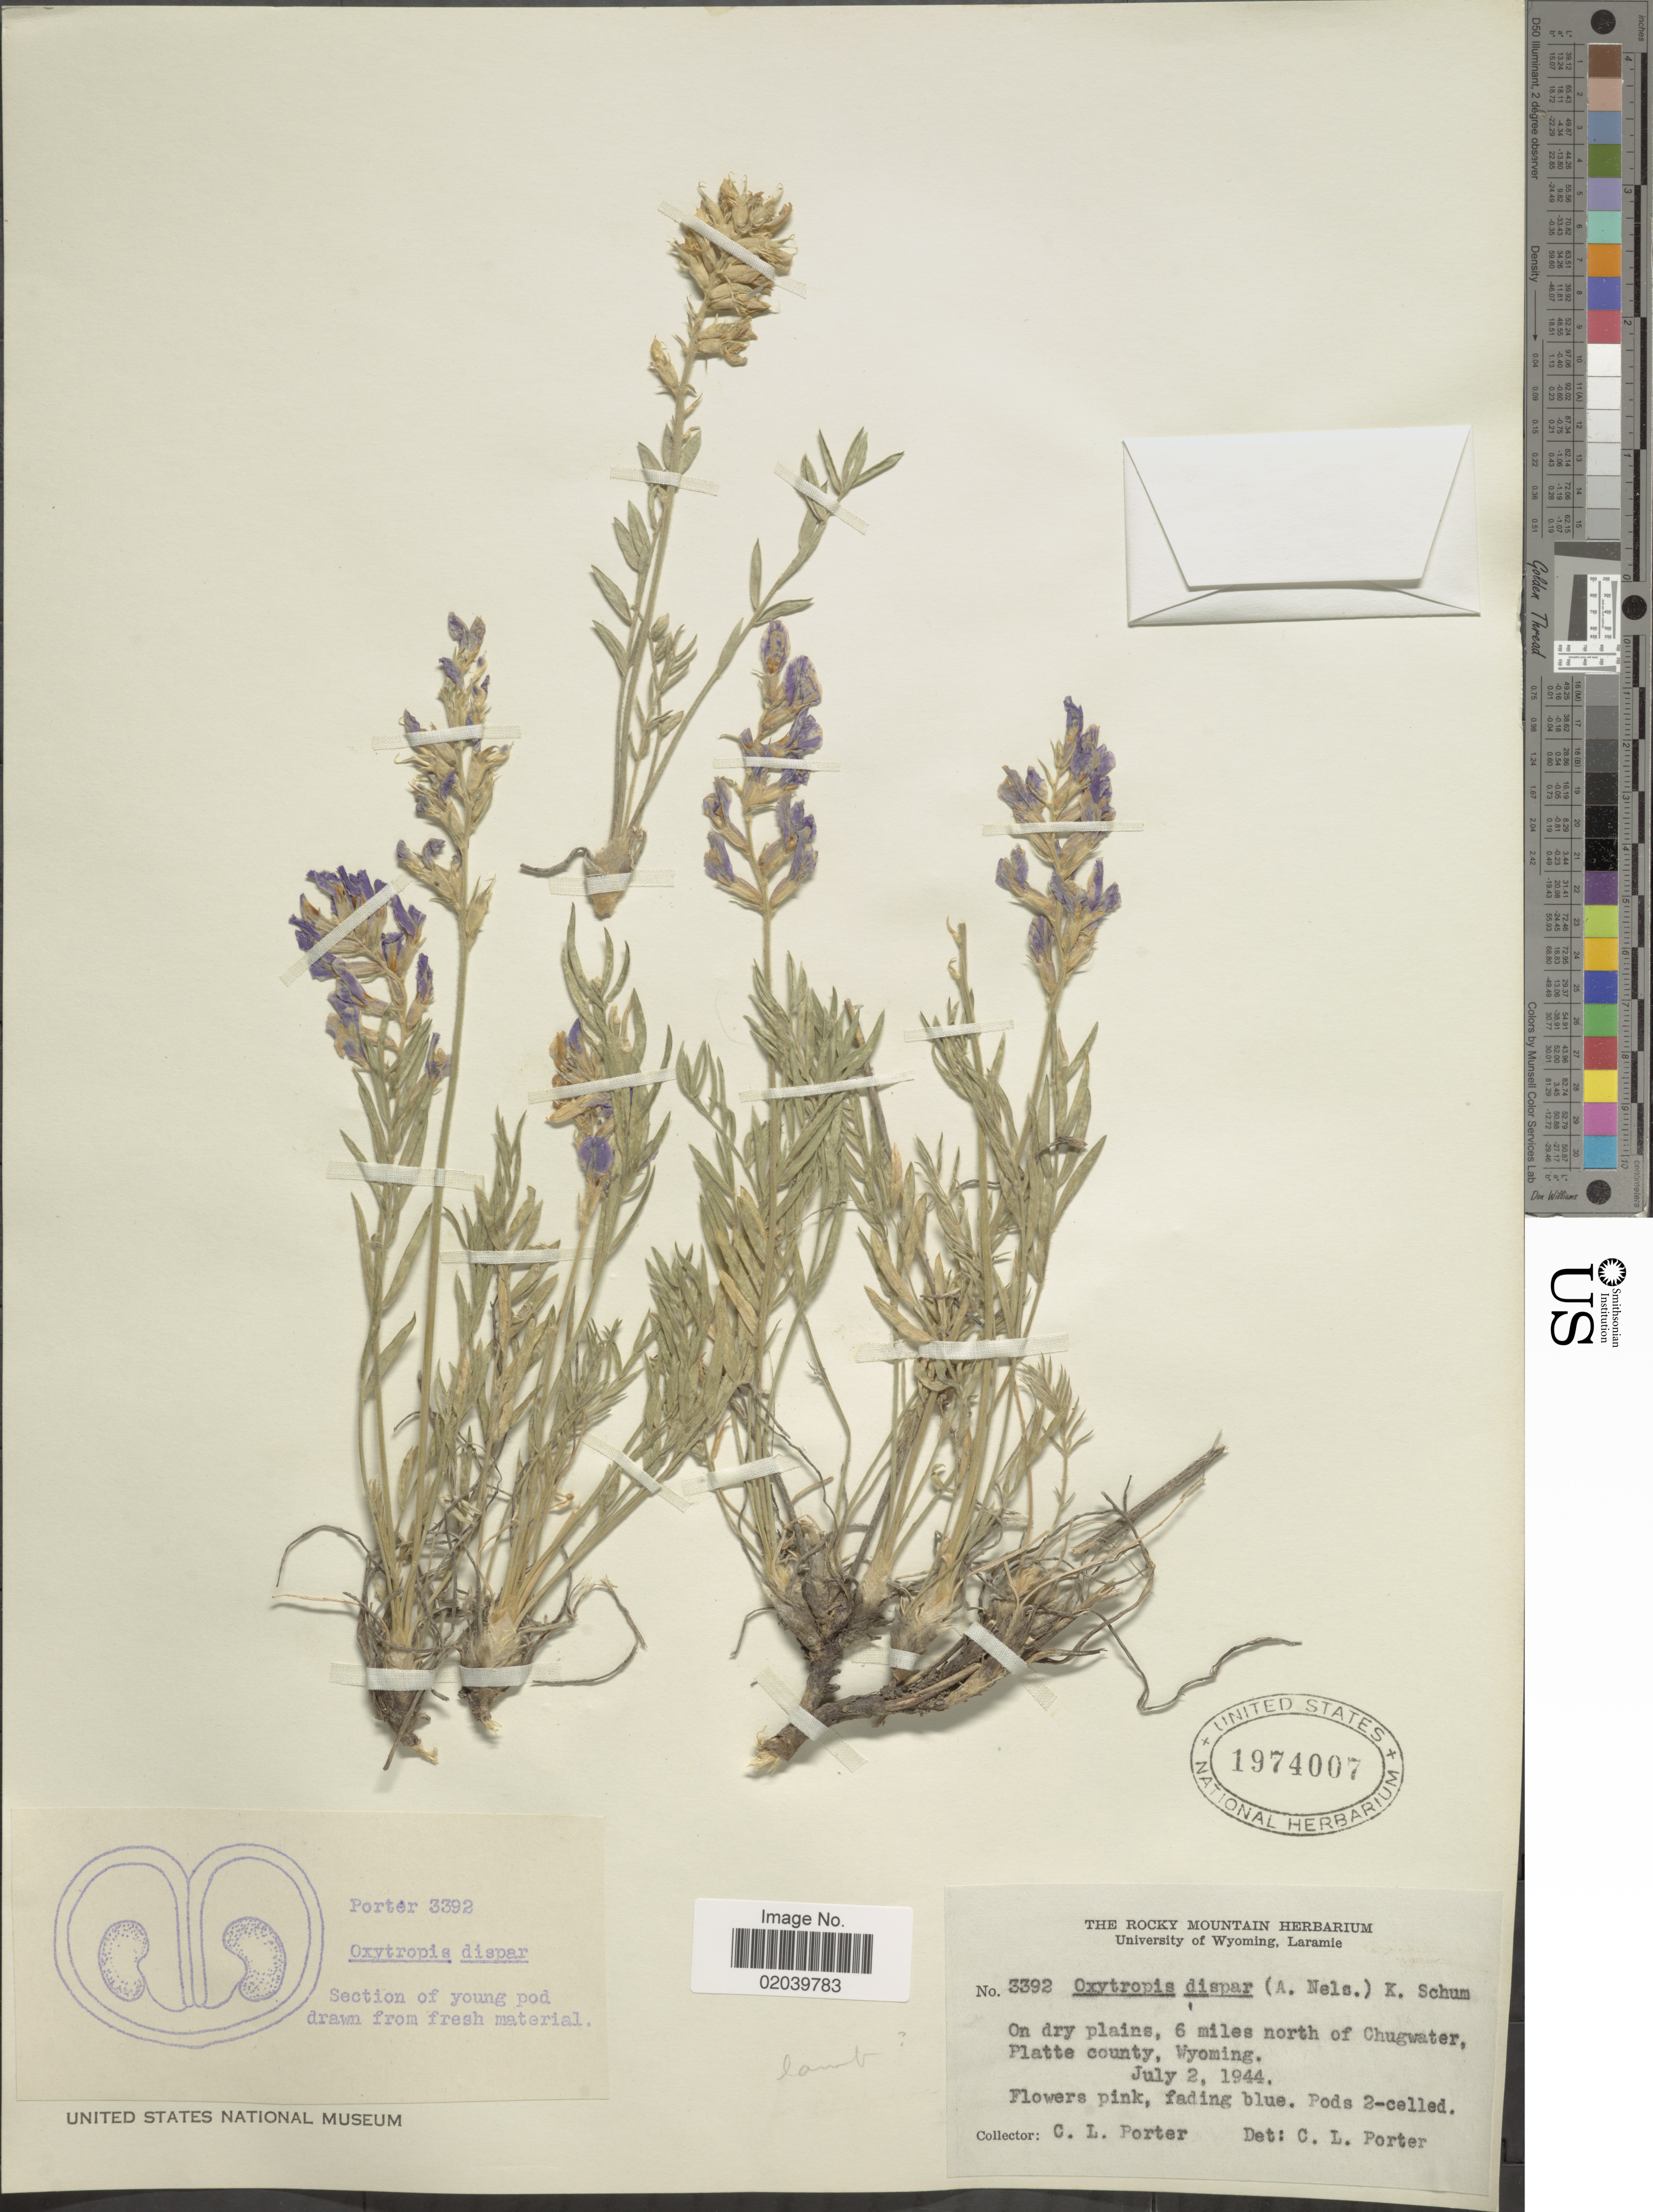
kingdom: Plantae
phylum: Tracheophyta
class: Magnoliopsida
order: Fabales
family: Fabaceae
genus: Oxytropis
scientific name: Oxytropis lambertii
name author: Pursh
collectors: C. L. Porter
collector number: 3392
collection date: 1944-07-02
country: United States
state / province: Wyoming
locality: On dry plains, 6 miles north of Chugwater, Platte county, Wyoming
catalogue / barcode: US 1974007